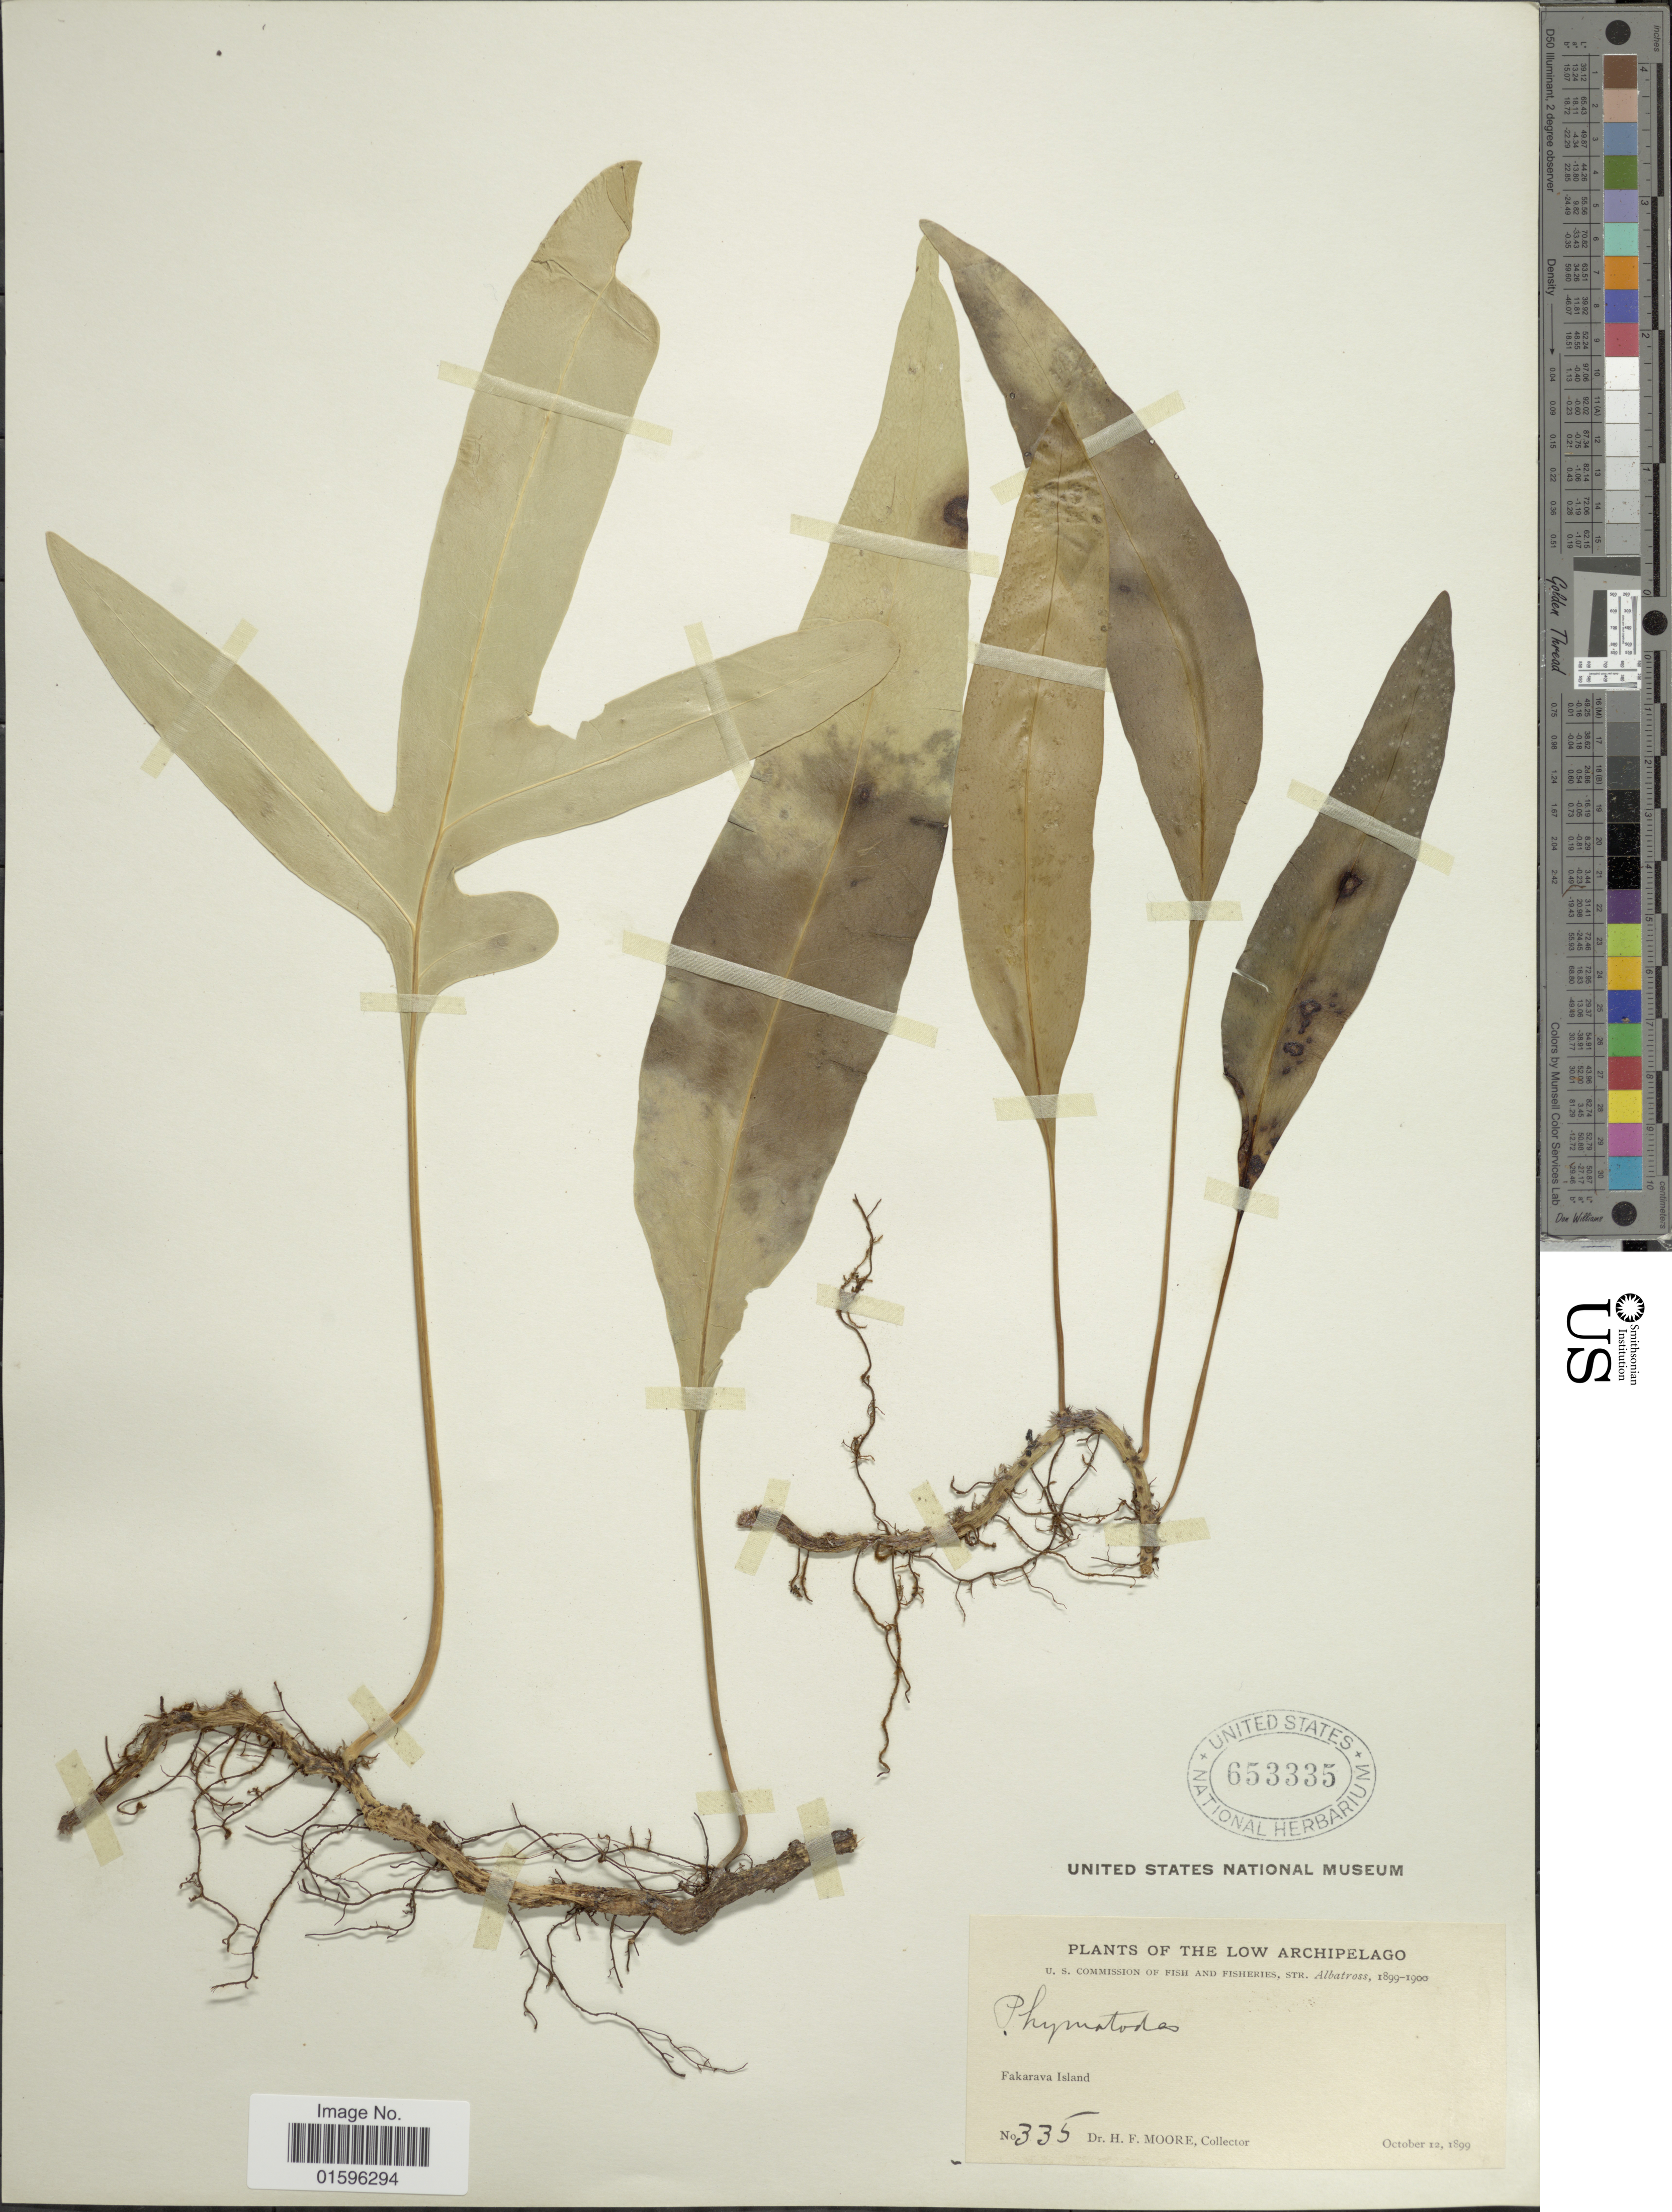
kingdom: Plantae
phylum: Tracheophyta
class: Polypodiopsida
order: Polypodiales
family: Polypodiaceae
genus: Polypodium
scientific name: Polypodium scolopendria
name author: Burm. f.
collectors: H. F. Moore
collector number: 335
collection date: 1899-10-12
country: French Polynesia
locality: The Low Archipelago, Fakarava Island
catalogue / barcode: US 653335